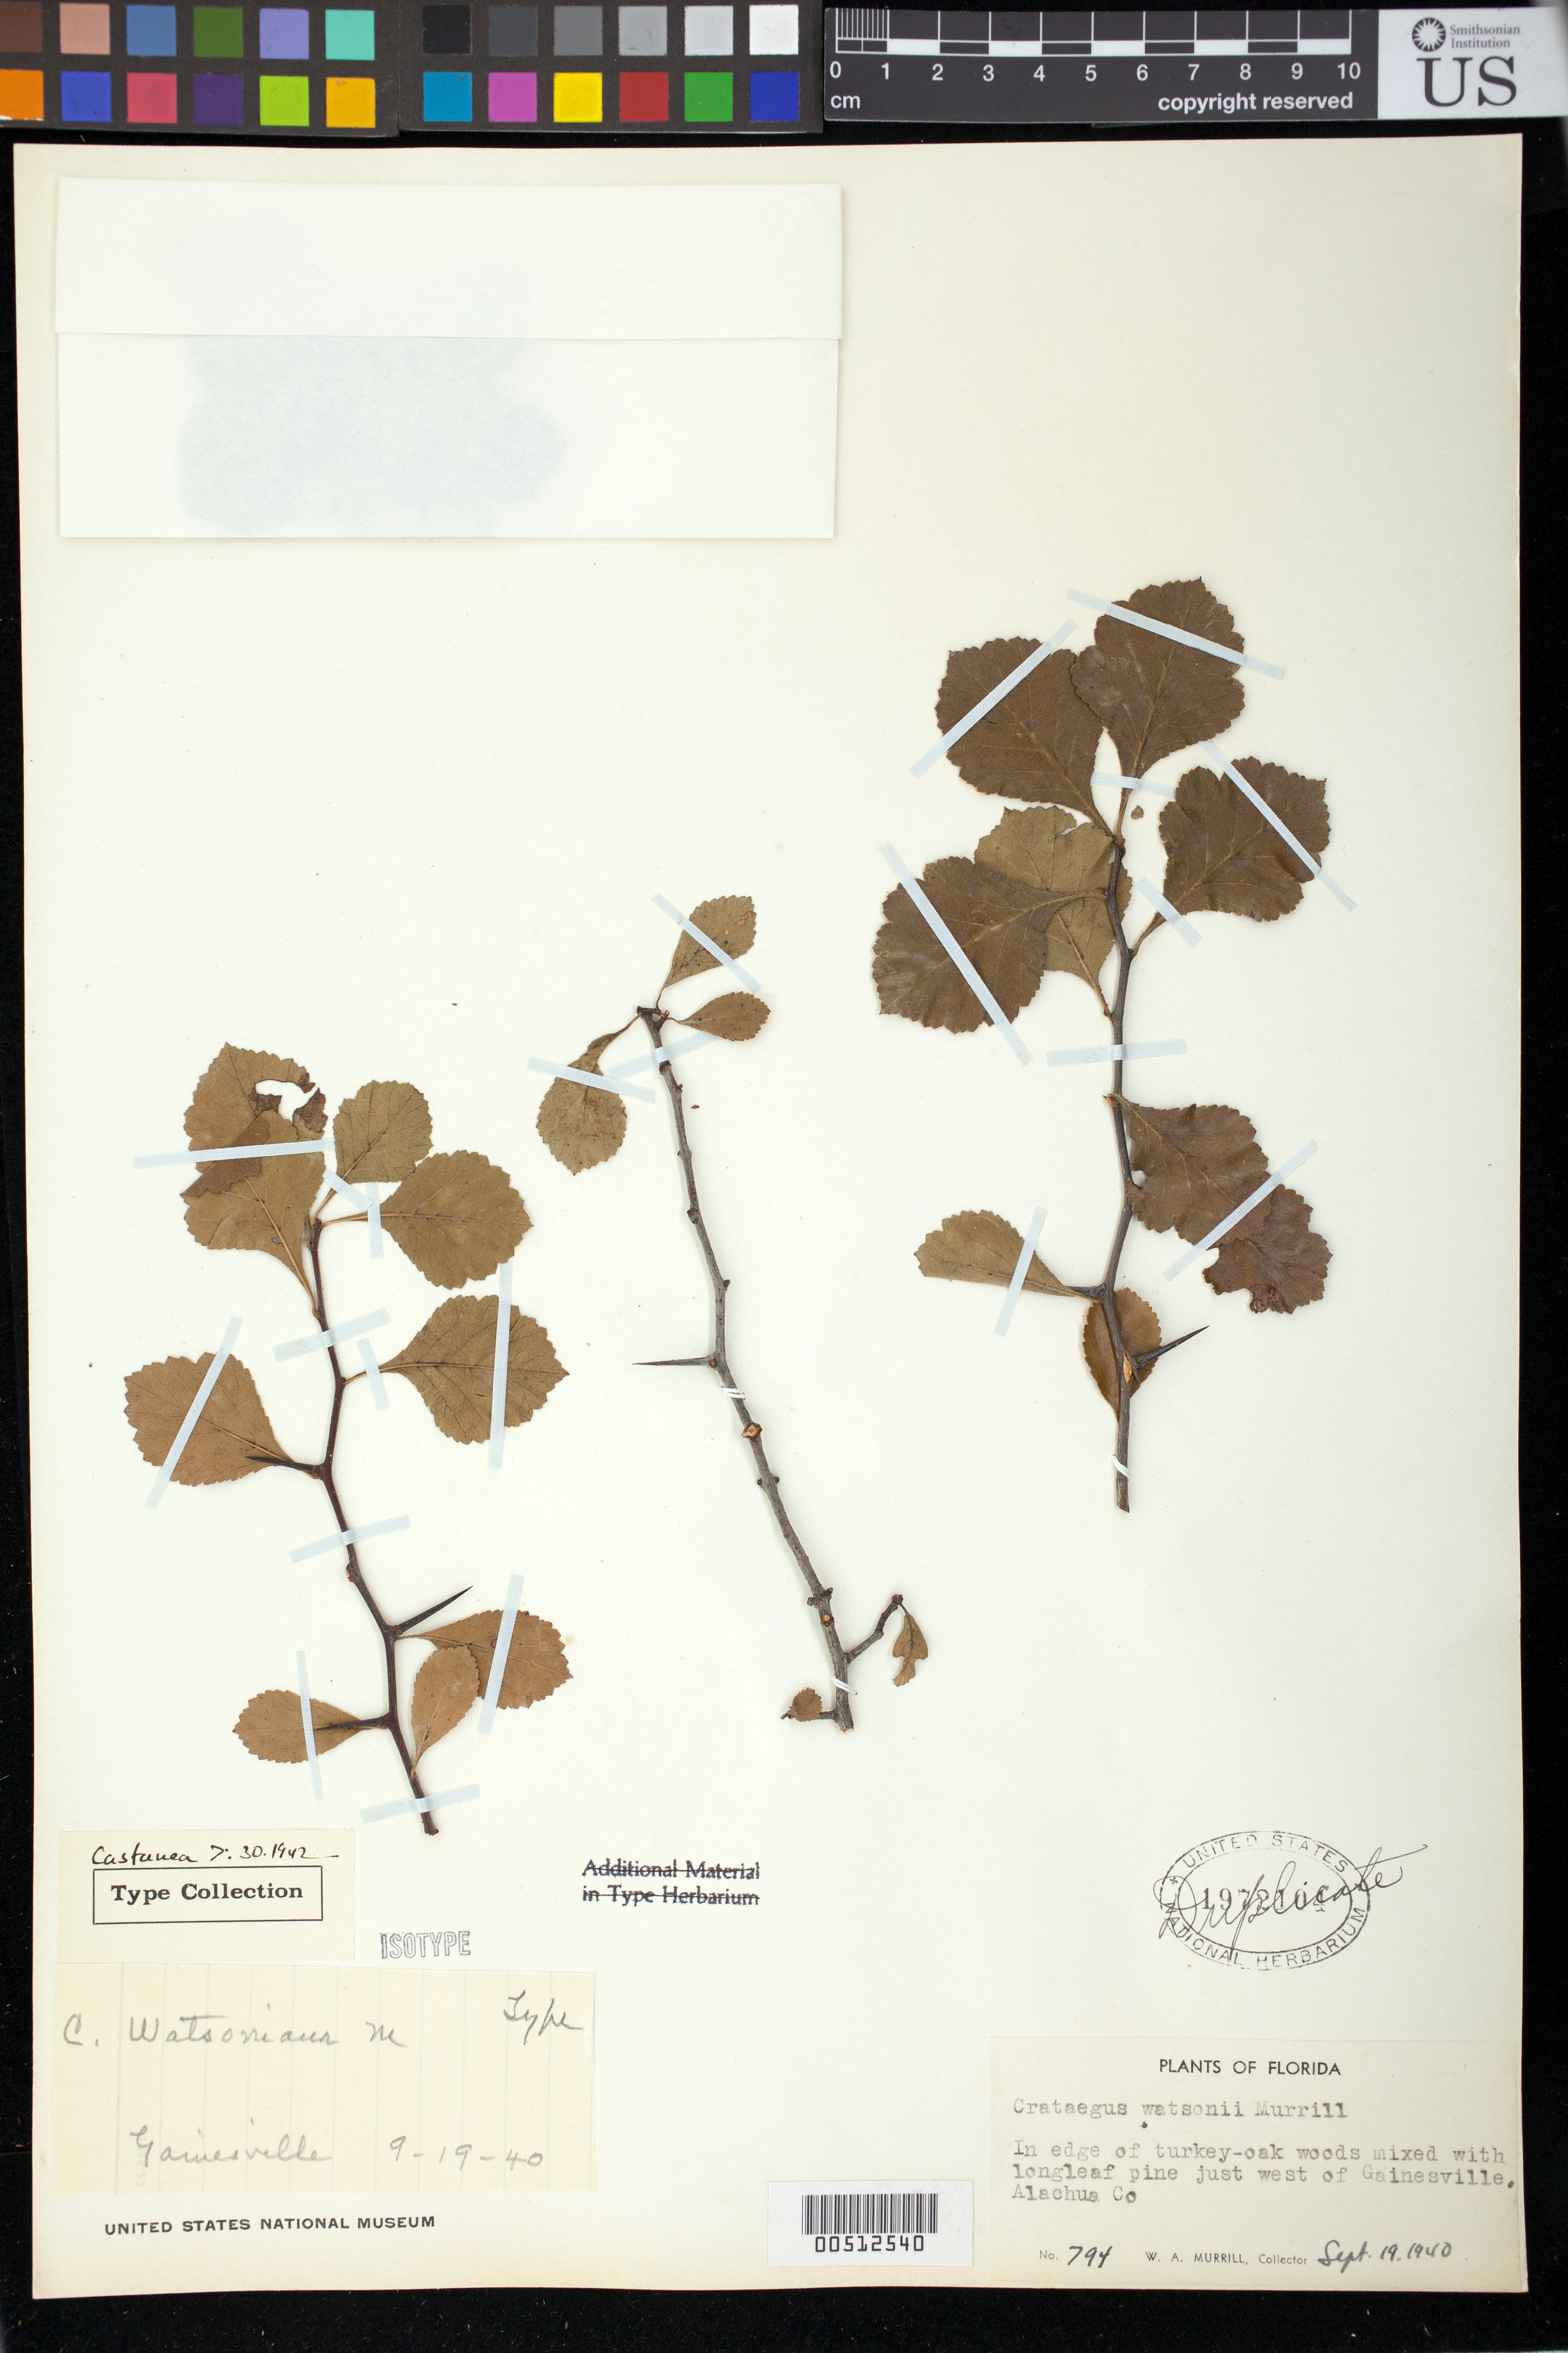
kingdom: Plantae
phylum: Tracheophyta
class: Magnoliopsida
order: Rosales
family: Rosaceae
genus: Crataegus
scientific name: Crataegus watsonii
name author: Murrill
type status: Isotype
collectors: S. Watson & W. A. Murrill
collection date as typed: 19 Sep 1940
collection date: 1940-09-19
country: United States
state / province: Florida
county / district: Alachua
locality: Just west of Gainesville, Alachua Co.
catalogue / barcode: US 1972104